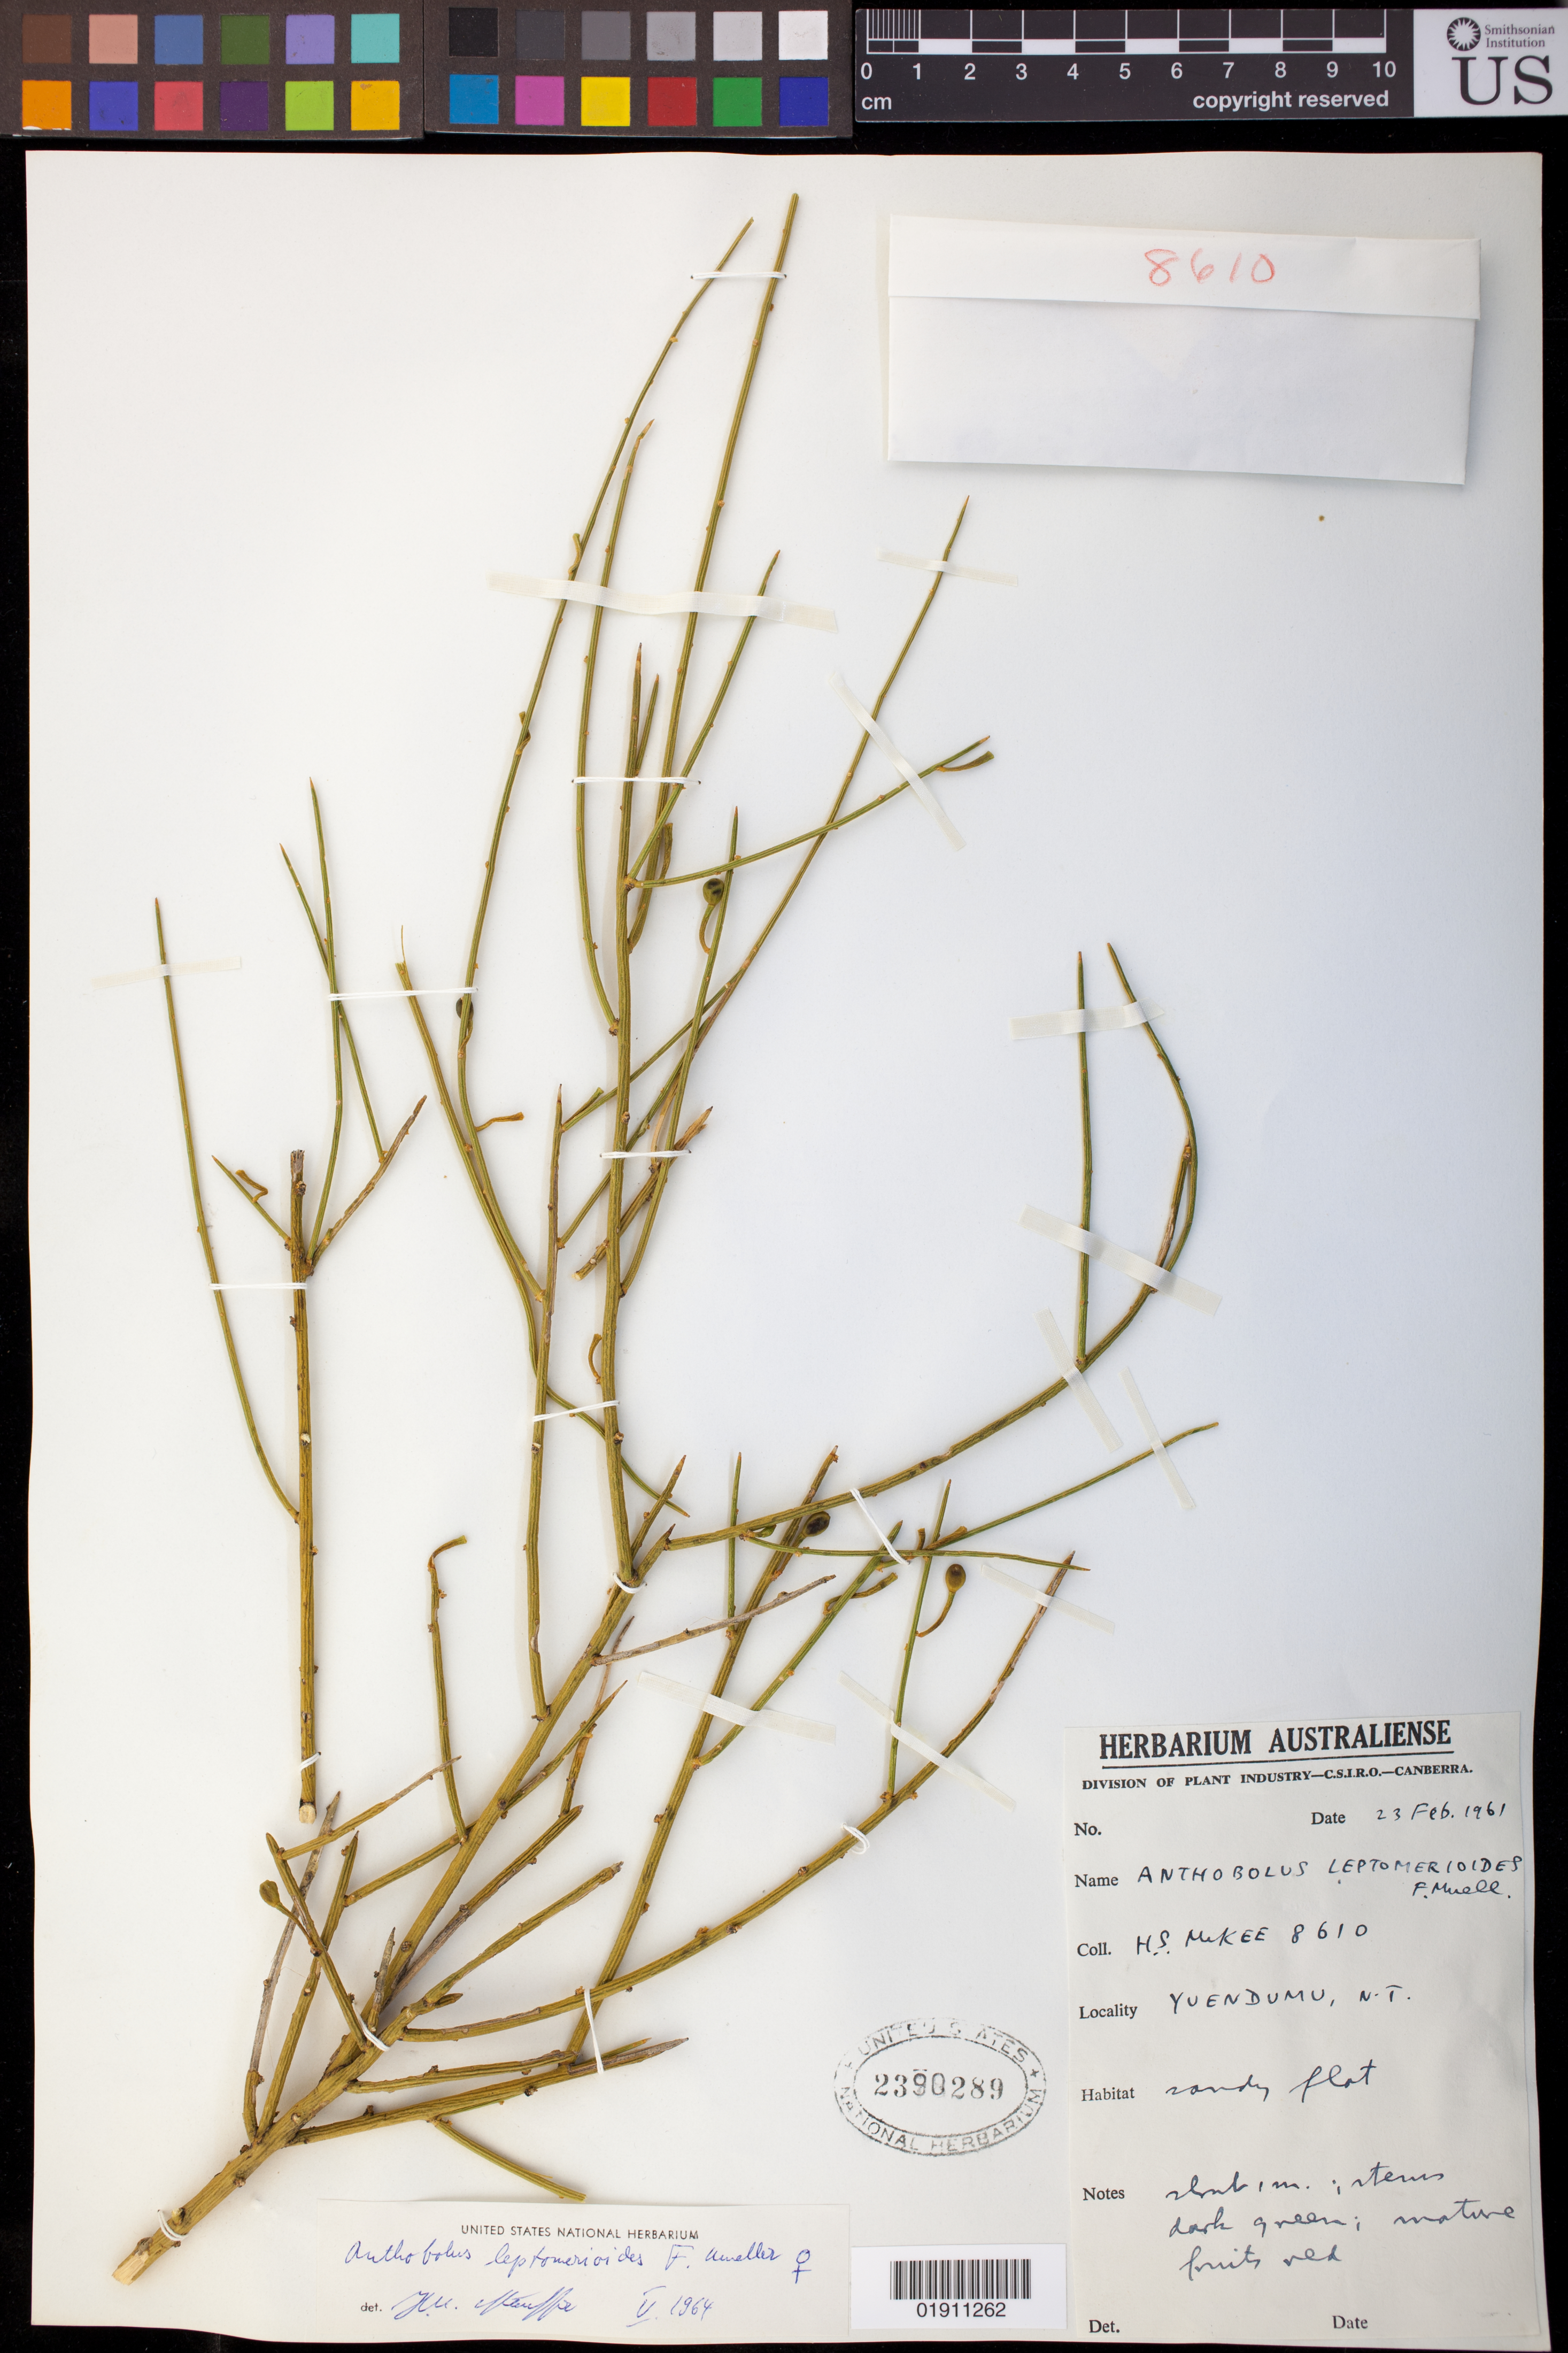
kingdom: Plantae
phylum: Tracheophyta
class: Magnoliopsida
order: Santalales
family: Opiliaceae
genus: Anthobolus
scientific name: Anthobolus leptomerioides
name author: F. Muell.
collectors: H. S. McKee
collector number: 8610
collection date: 1961-02-23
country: Australia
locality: Yuendumu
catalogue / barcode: US 2390289